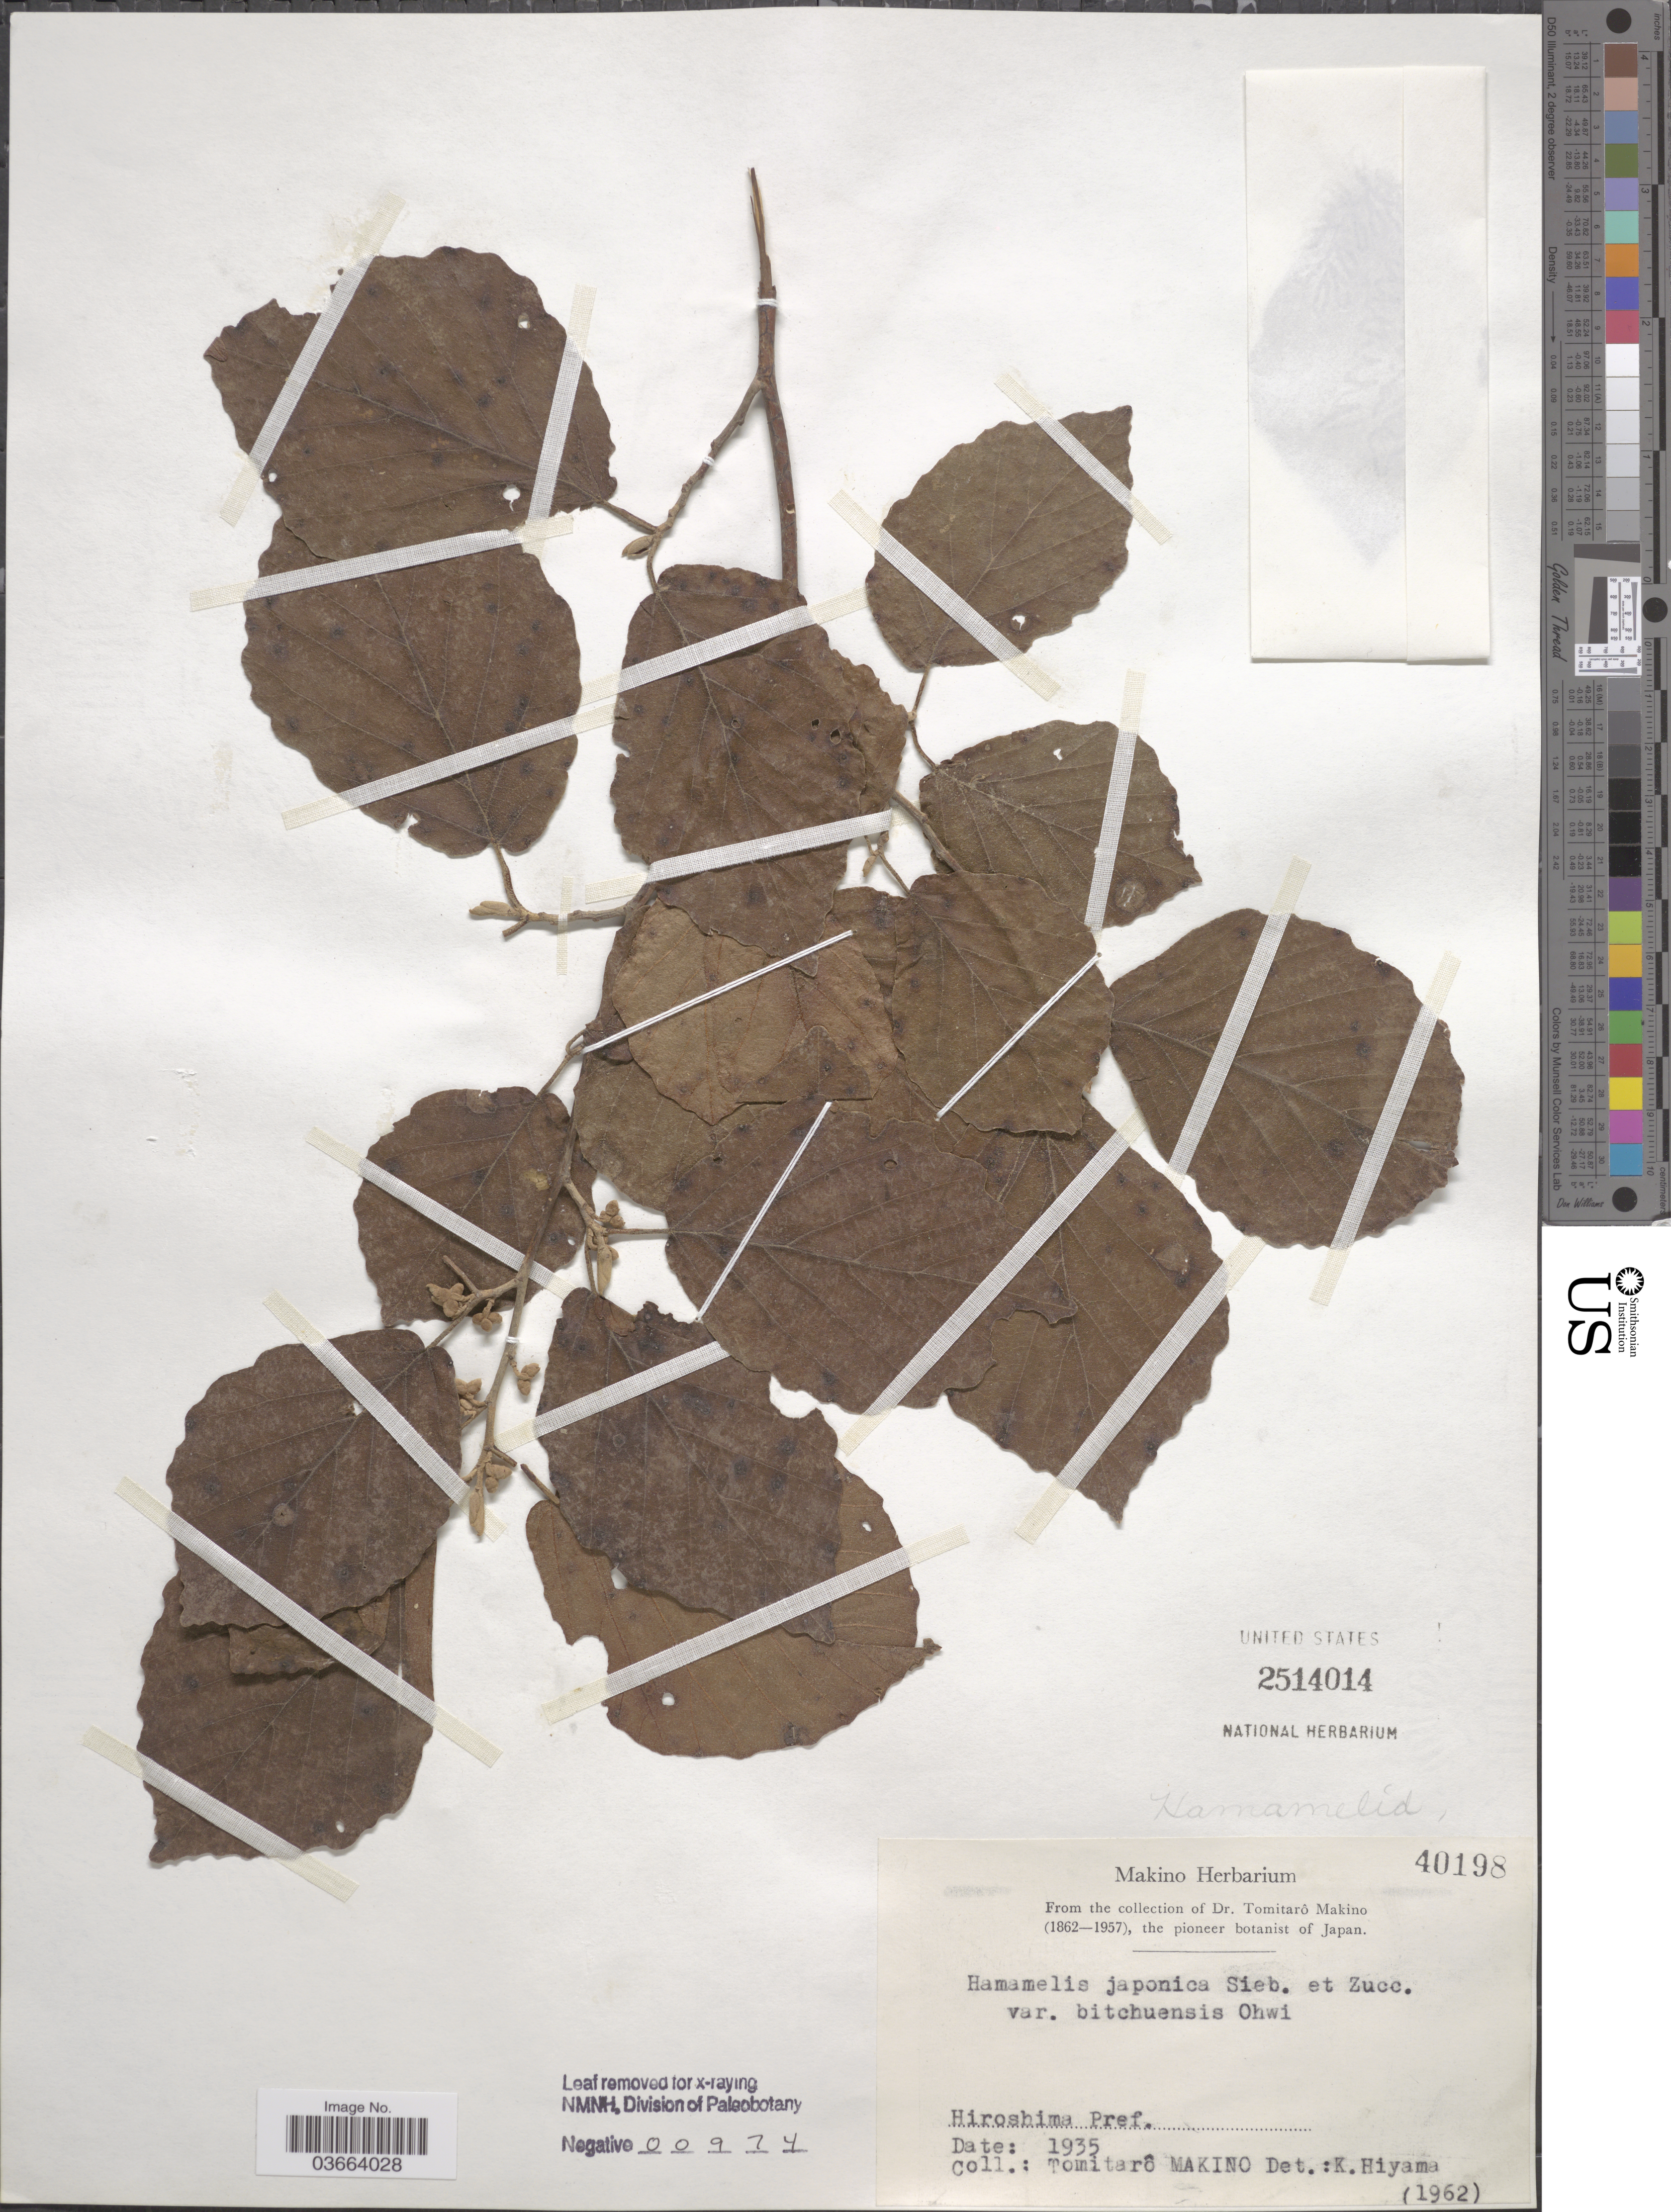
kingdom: Plantae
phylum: Tracheophyta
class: Magnoliopsida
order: Saxifragales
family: Hamamelidaceae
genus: Hamamelis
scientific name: Hamamelis japonica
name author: Siebold & Zucc.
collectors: T. Makino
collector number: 40198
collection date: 1935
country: Japan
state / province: Hirosima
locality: Hiroshima Pref.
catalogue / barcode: US 2514014